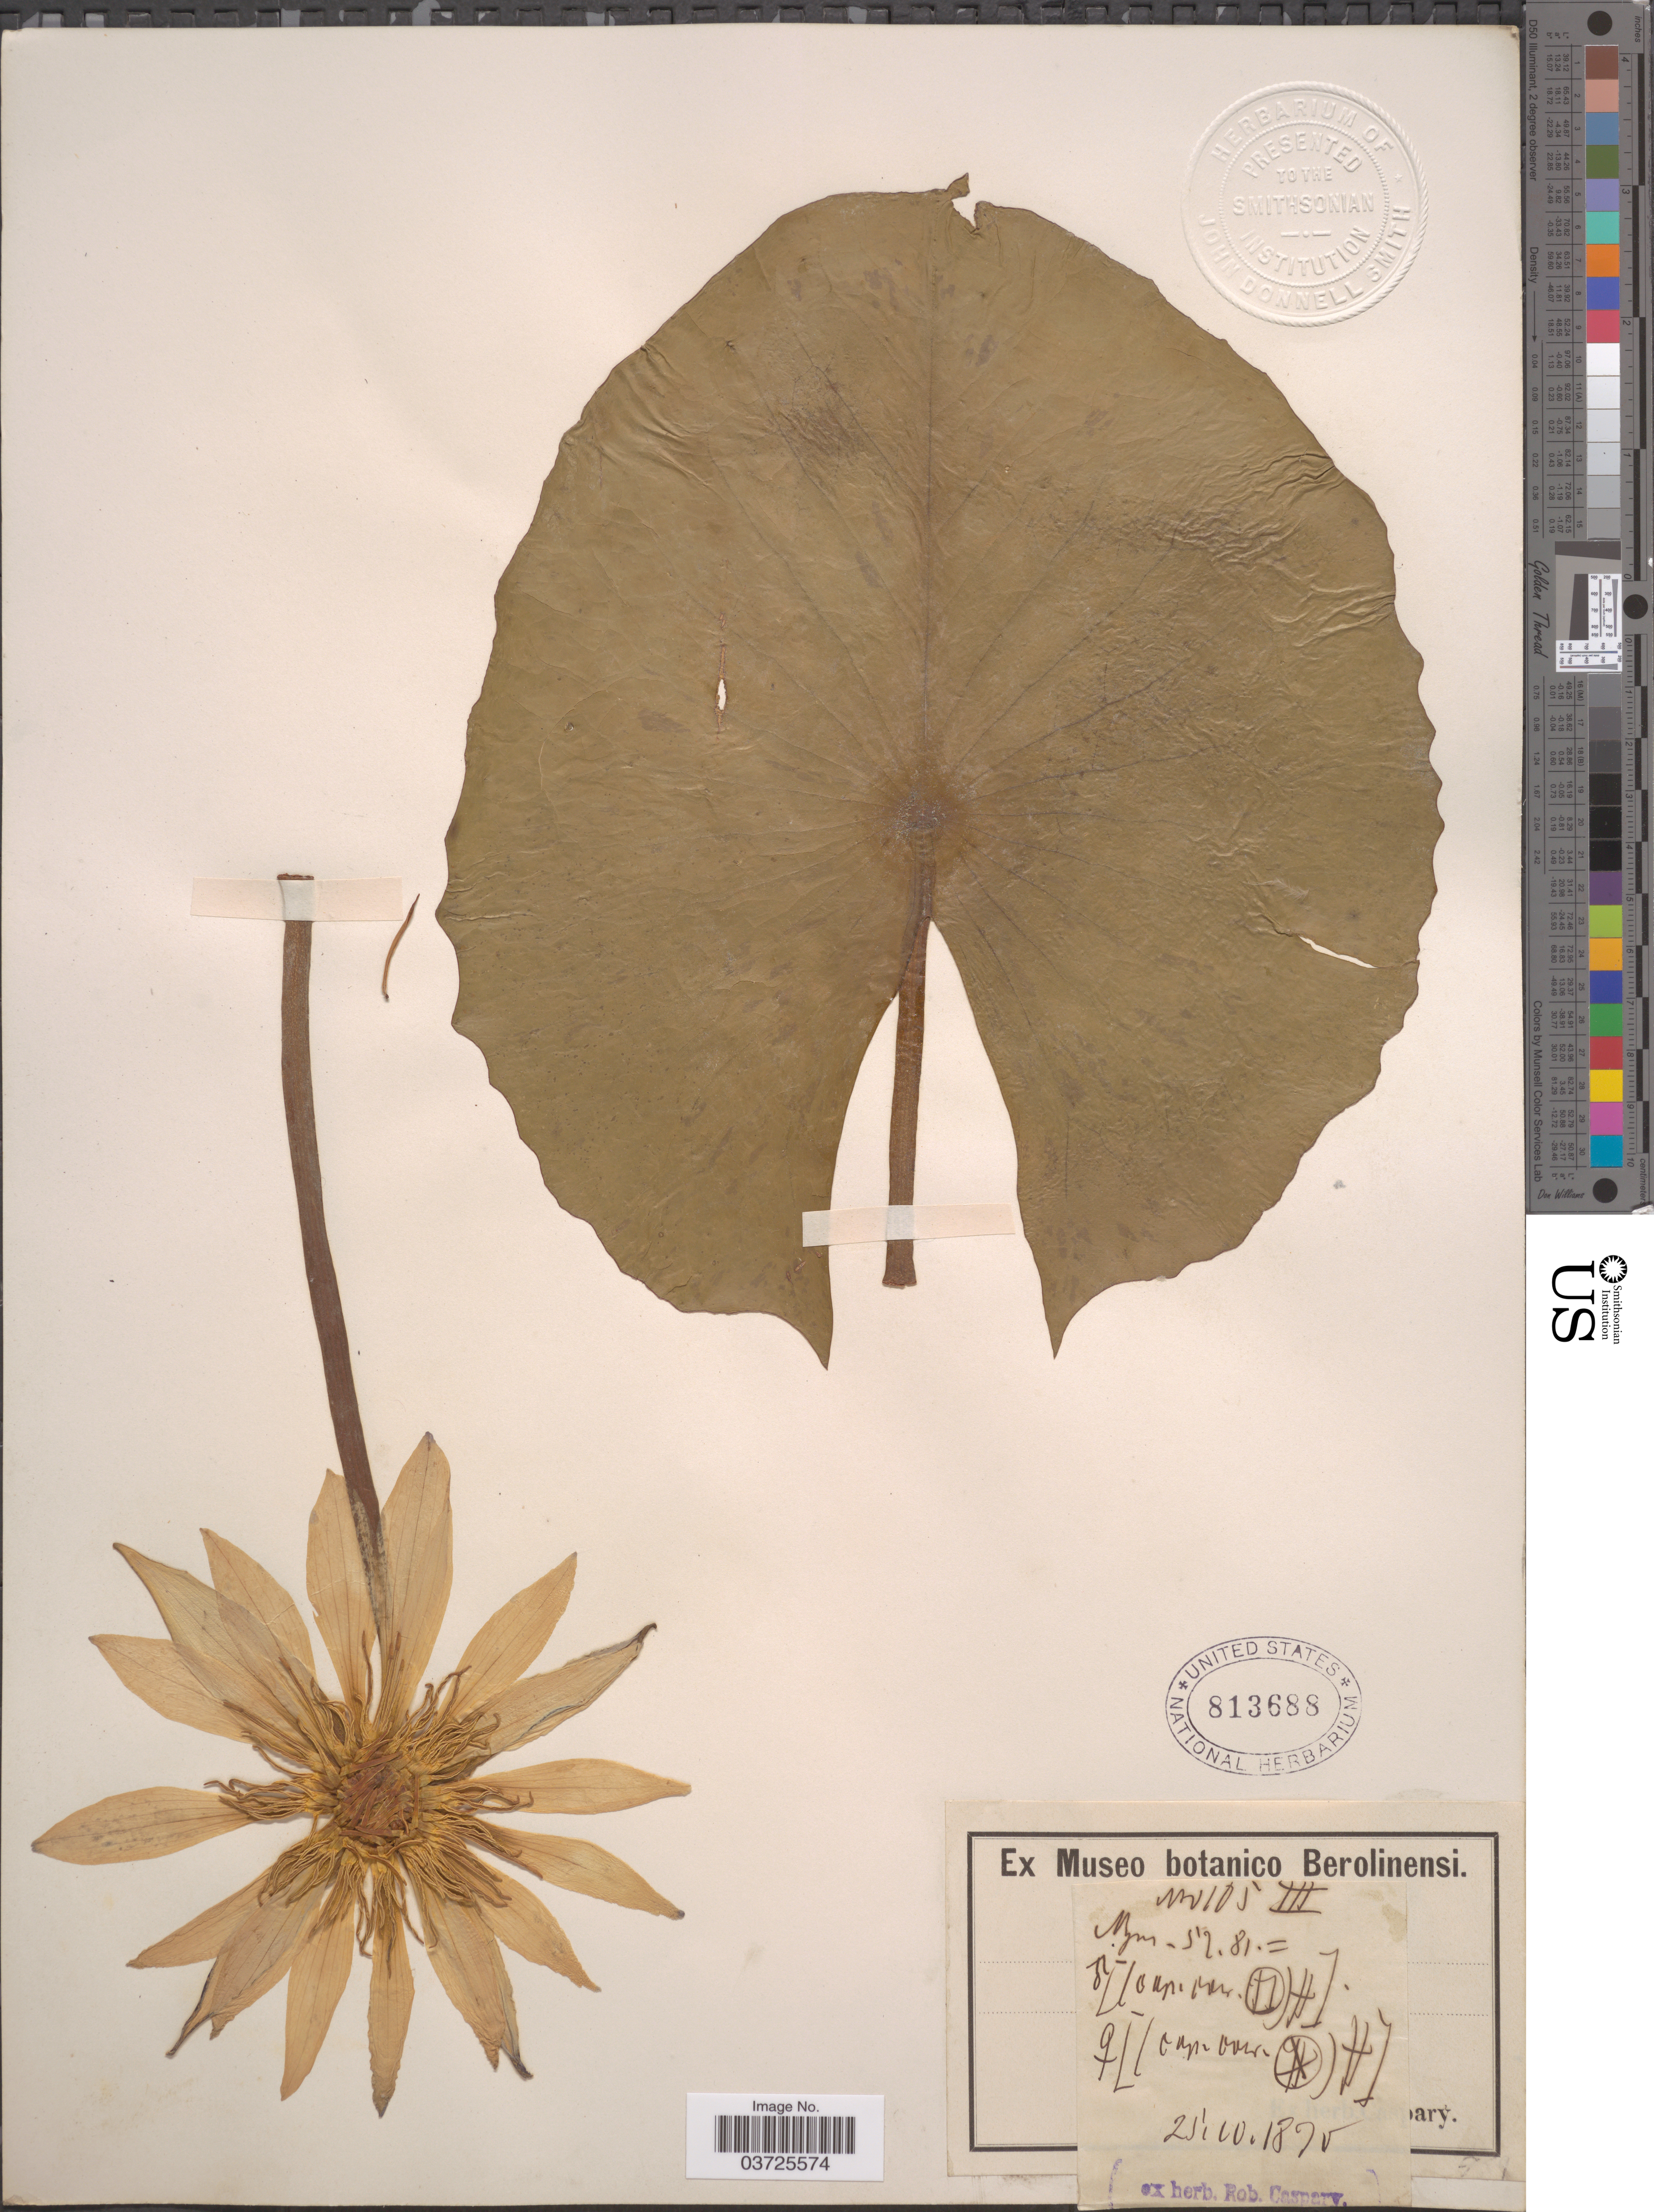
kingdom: Plantae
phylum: Tracheophyta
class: Magnoliopsida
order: Nymphaeales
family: Nymphaeaceae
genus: Nymphaea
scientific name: Nymphaea caerulea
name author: Savigny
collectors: ex herb. Rob. Caspary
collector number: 105III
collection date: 1870-10-25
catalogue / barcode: US 813688